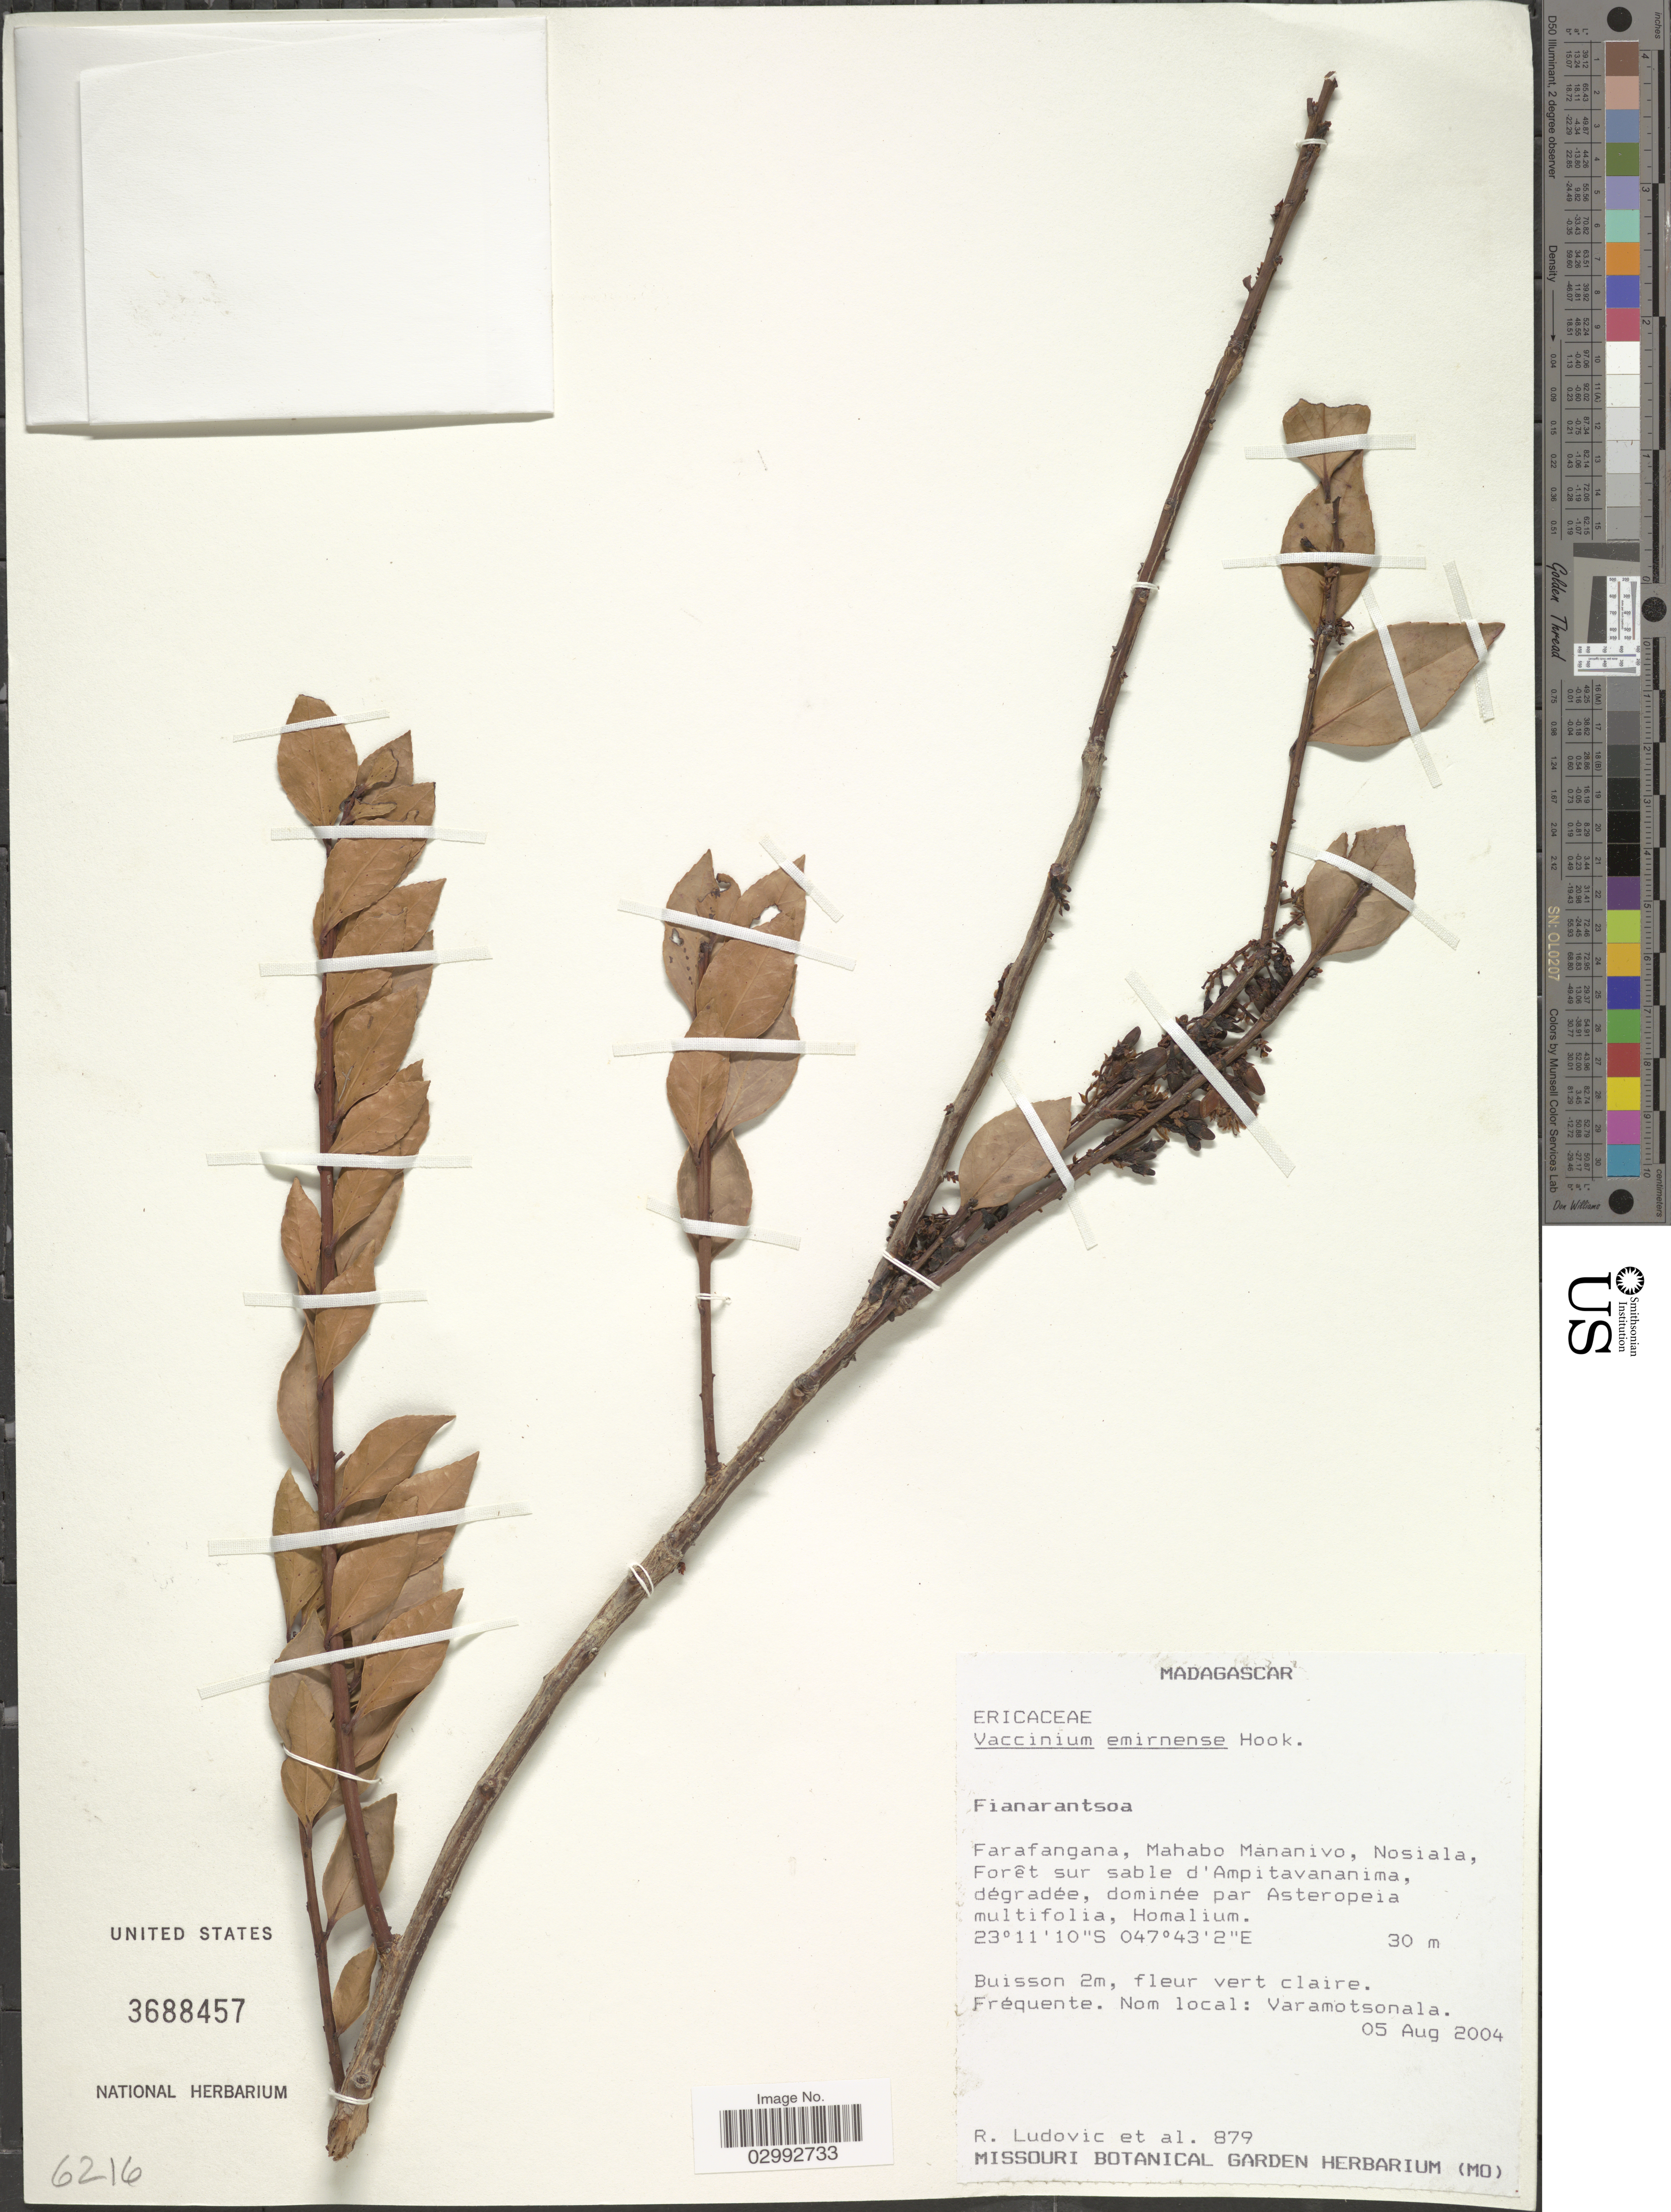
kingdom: Plantae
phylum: Tracheophyta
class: Magnoliopsida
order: Ericales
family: Ericaceae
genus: Vaccinium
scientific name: Vaccinium emirnense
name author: Hook.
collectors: R. Ludovic & et al.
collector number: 879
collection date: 2004-08-05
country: Madagascar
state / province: Atsimo-Atsinanana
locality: Farafangana, Mahabo Mananivo, Nosiala, Forêt sur sable d'Ampitavananima.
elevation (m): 30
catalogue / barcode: US 3688457